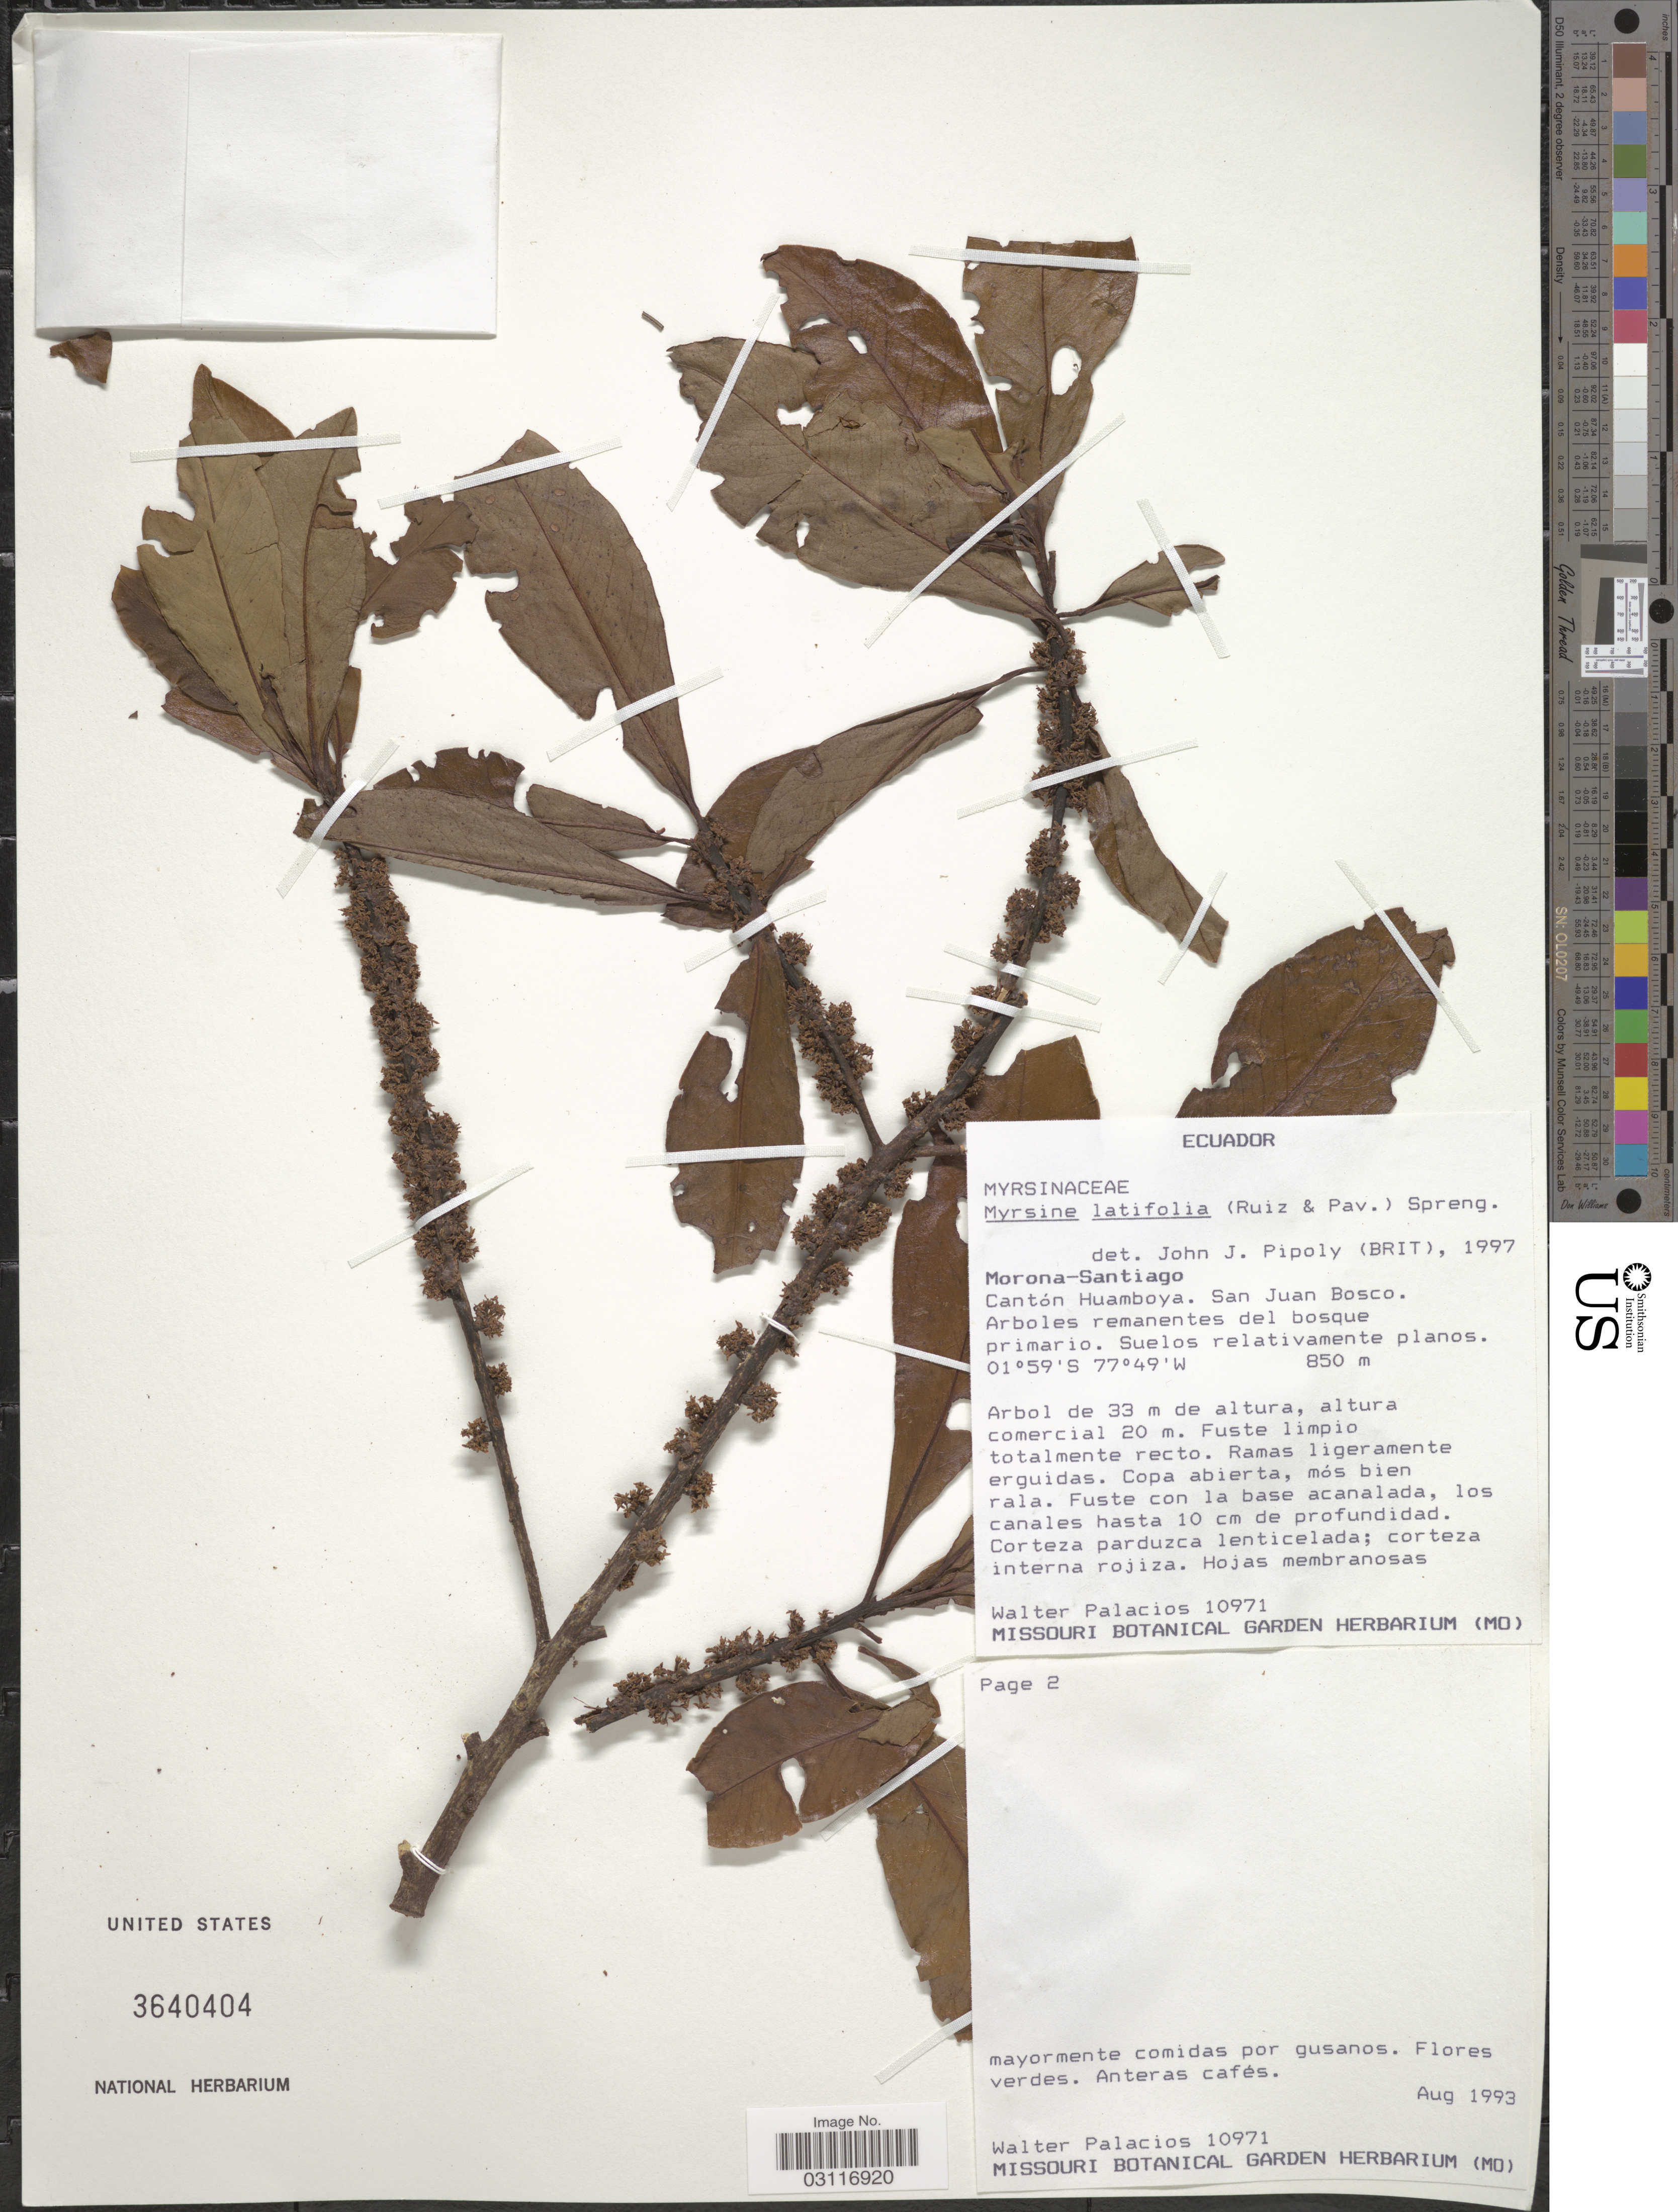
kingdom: Plantae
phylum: Tracheophyta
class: Magnoliopsida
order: Ericales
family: Primulaceae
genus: Myrsine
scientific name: Myrsine latifolia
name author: (Ruiz & Pav.) Spreng.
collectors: W. Palacios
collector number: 10971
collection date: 1993-08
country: Ecuador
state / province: Morona-Santiago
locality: Cantón Huamboya. San Juan Bosco.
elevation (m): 850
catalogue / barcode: US 3640404